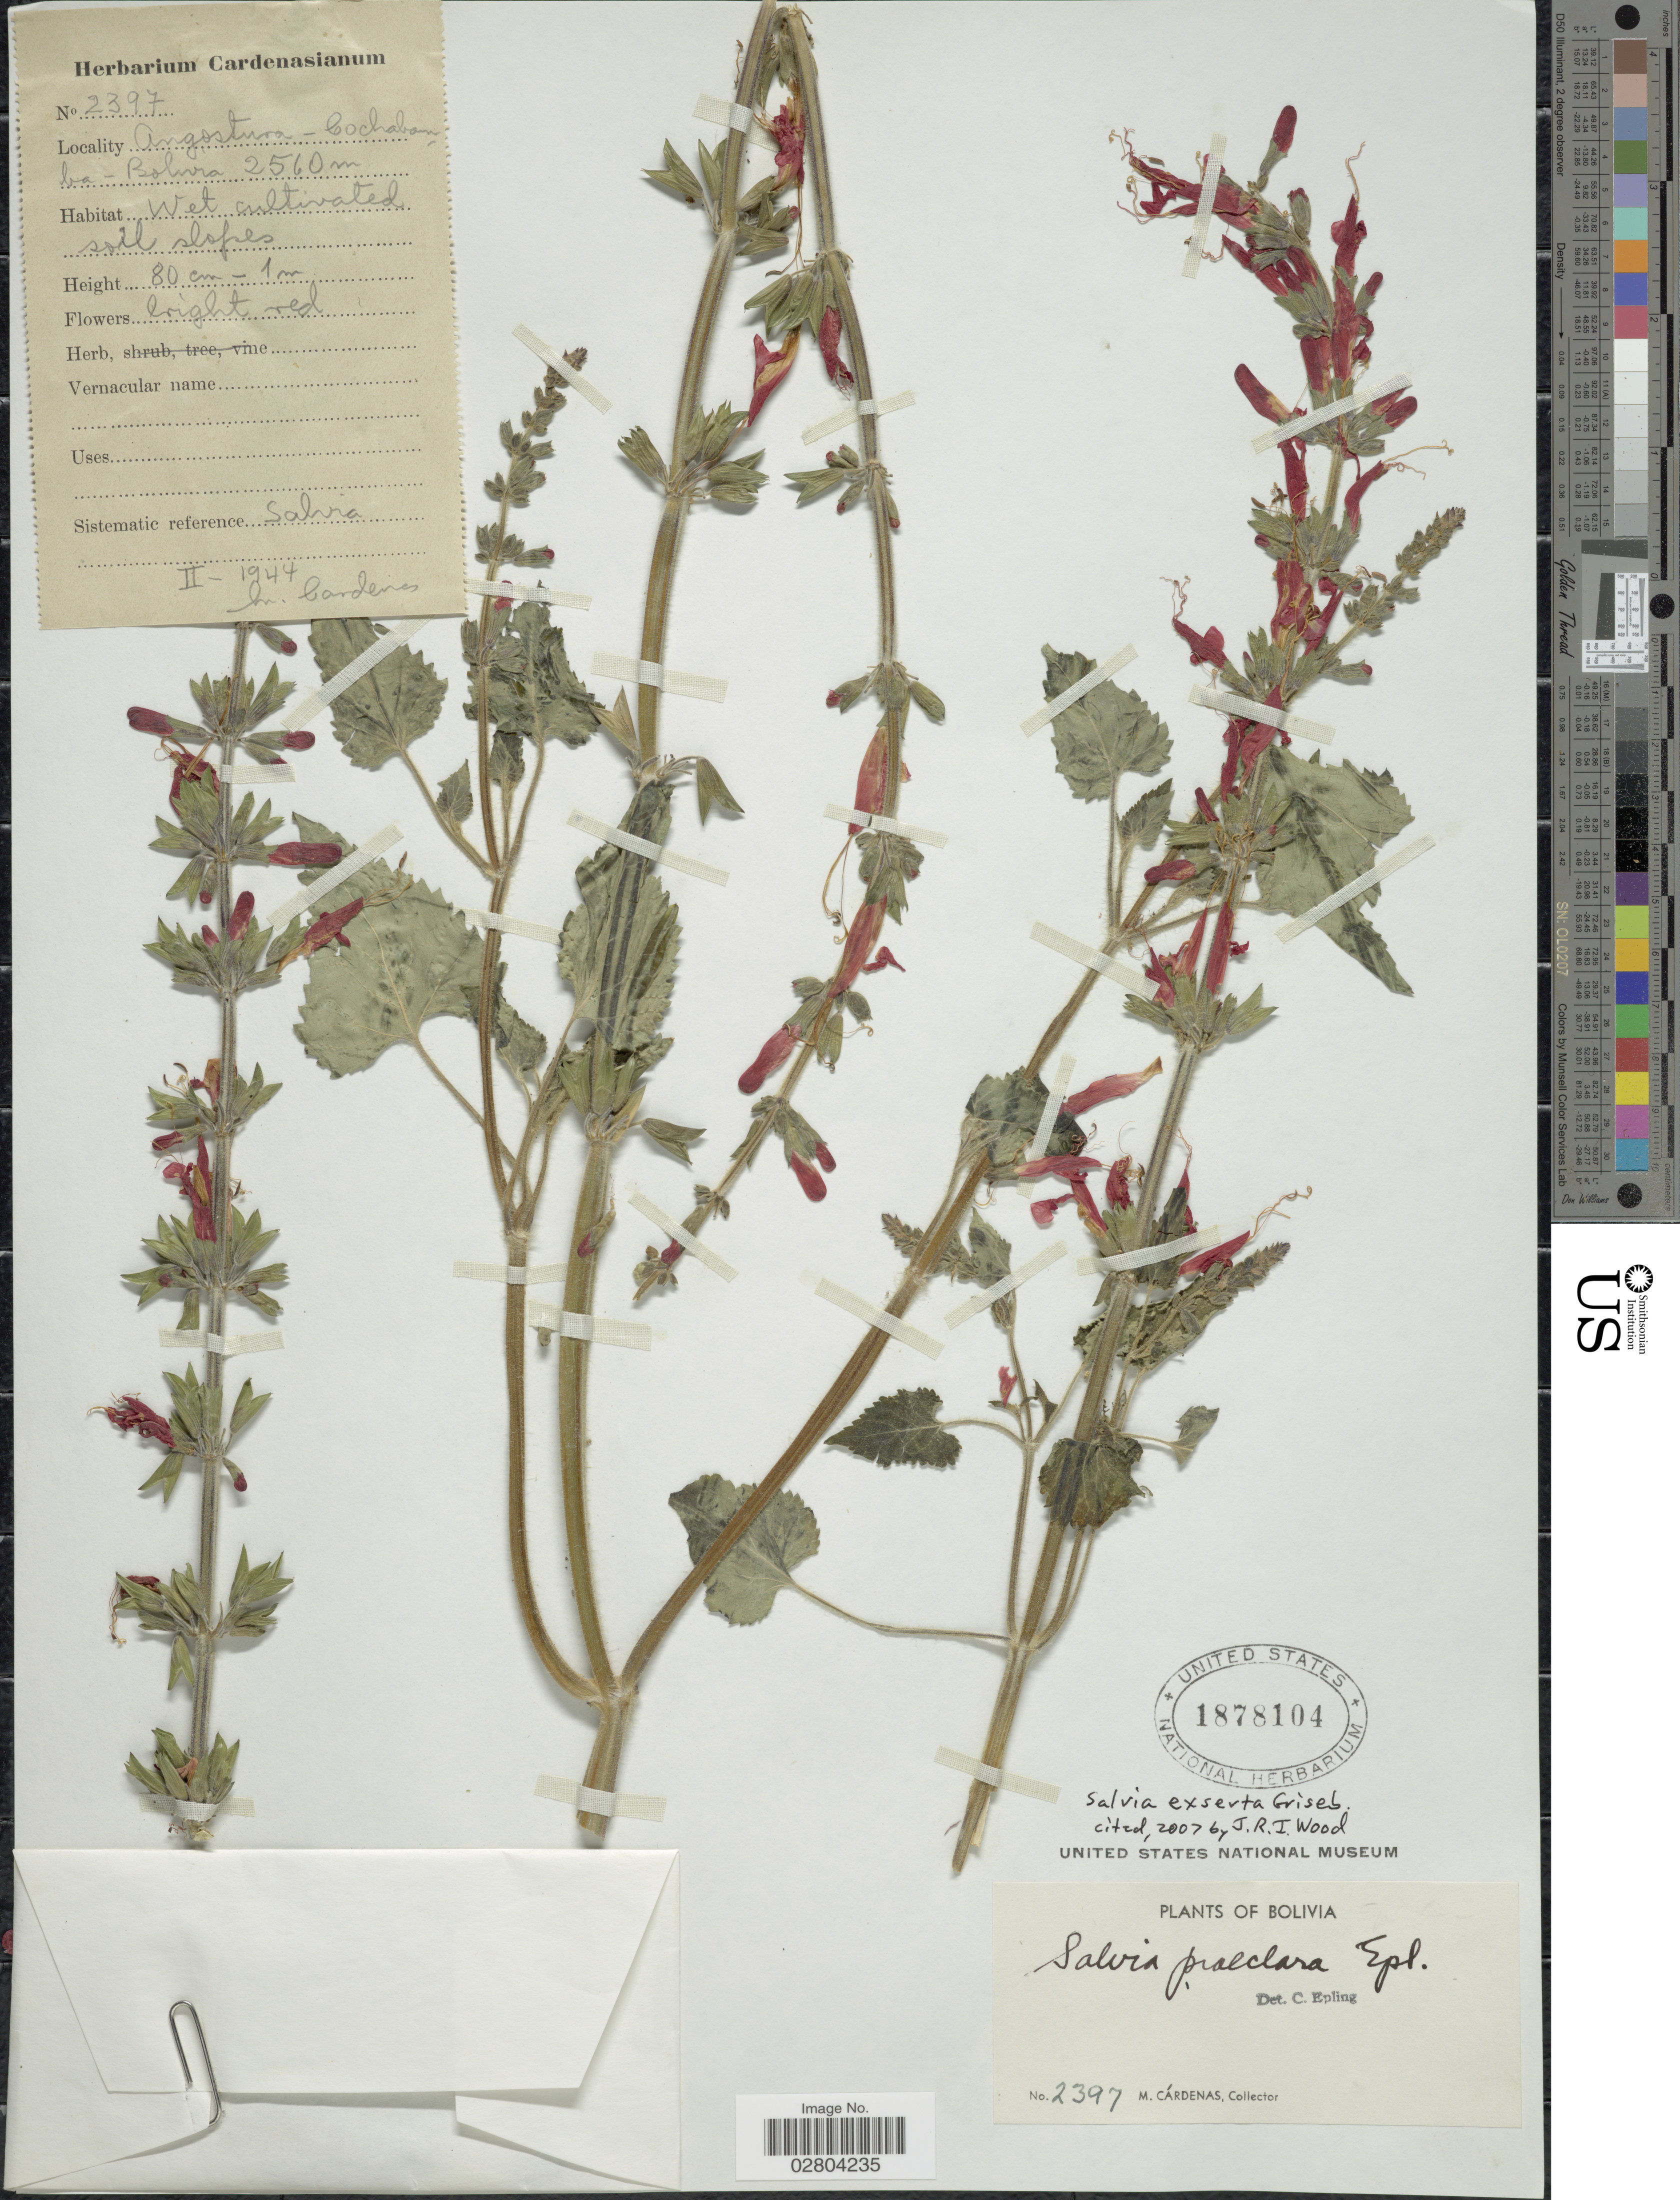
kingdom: Plantae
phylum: Tracheophyta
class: Magnoliopsida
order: Lamiales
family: Lamiaceae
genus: Salvia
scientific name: Salvia exserta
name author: Griseb.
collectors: M. Cárdenas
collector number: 2397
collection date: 1944-02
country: Bolivia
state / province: Cochabamba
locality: Angostura.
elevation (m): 2560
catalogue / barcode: US 1878104